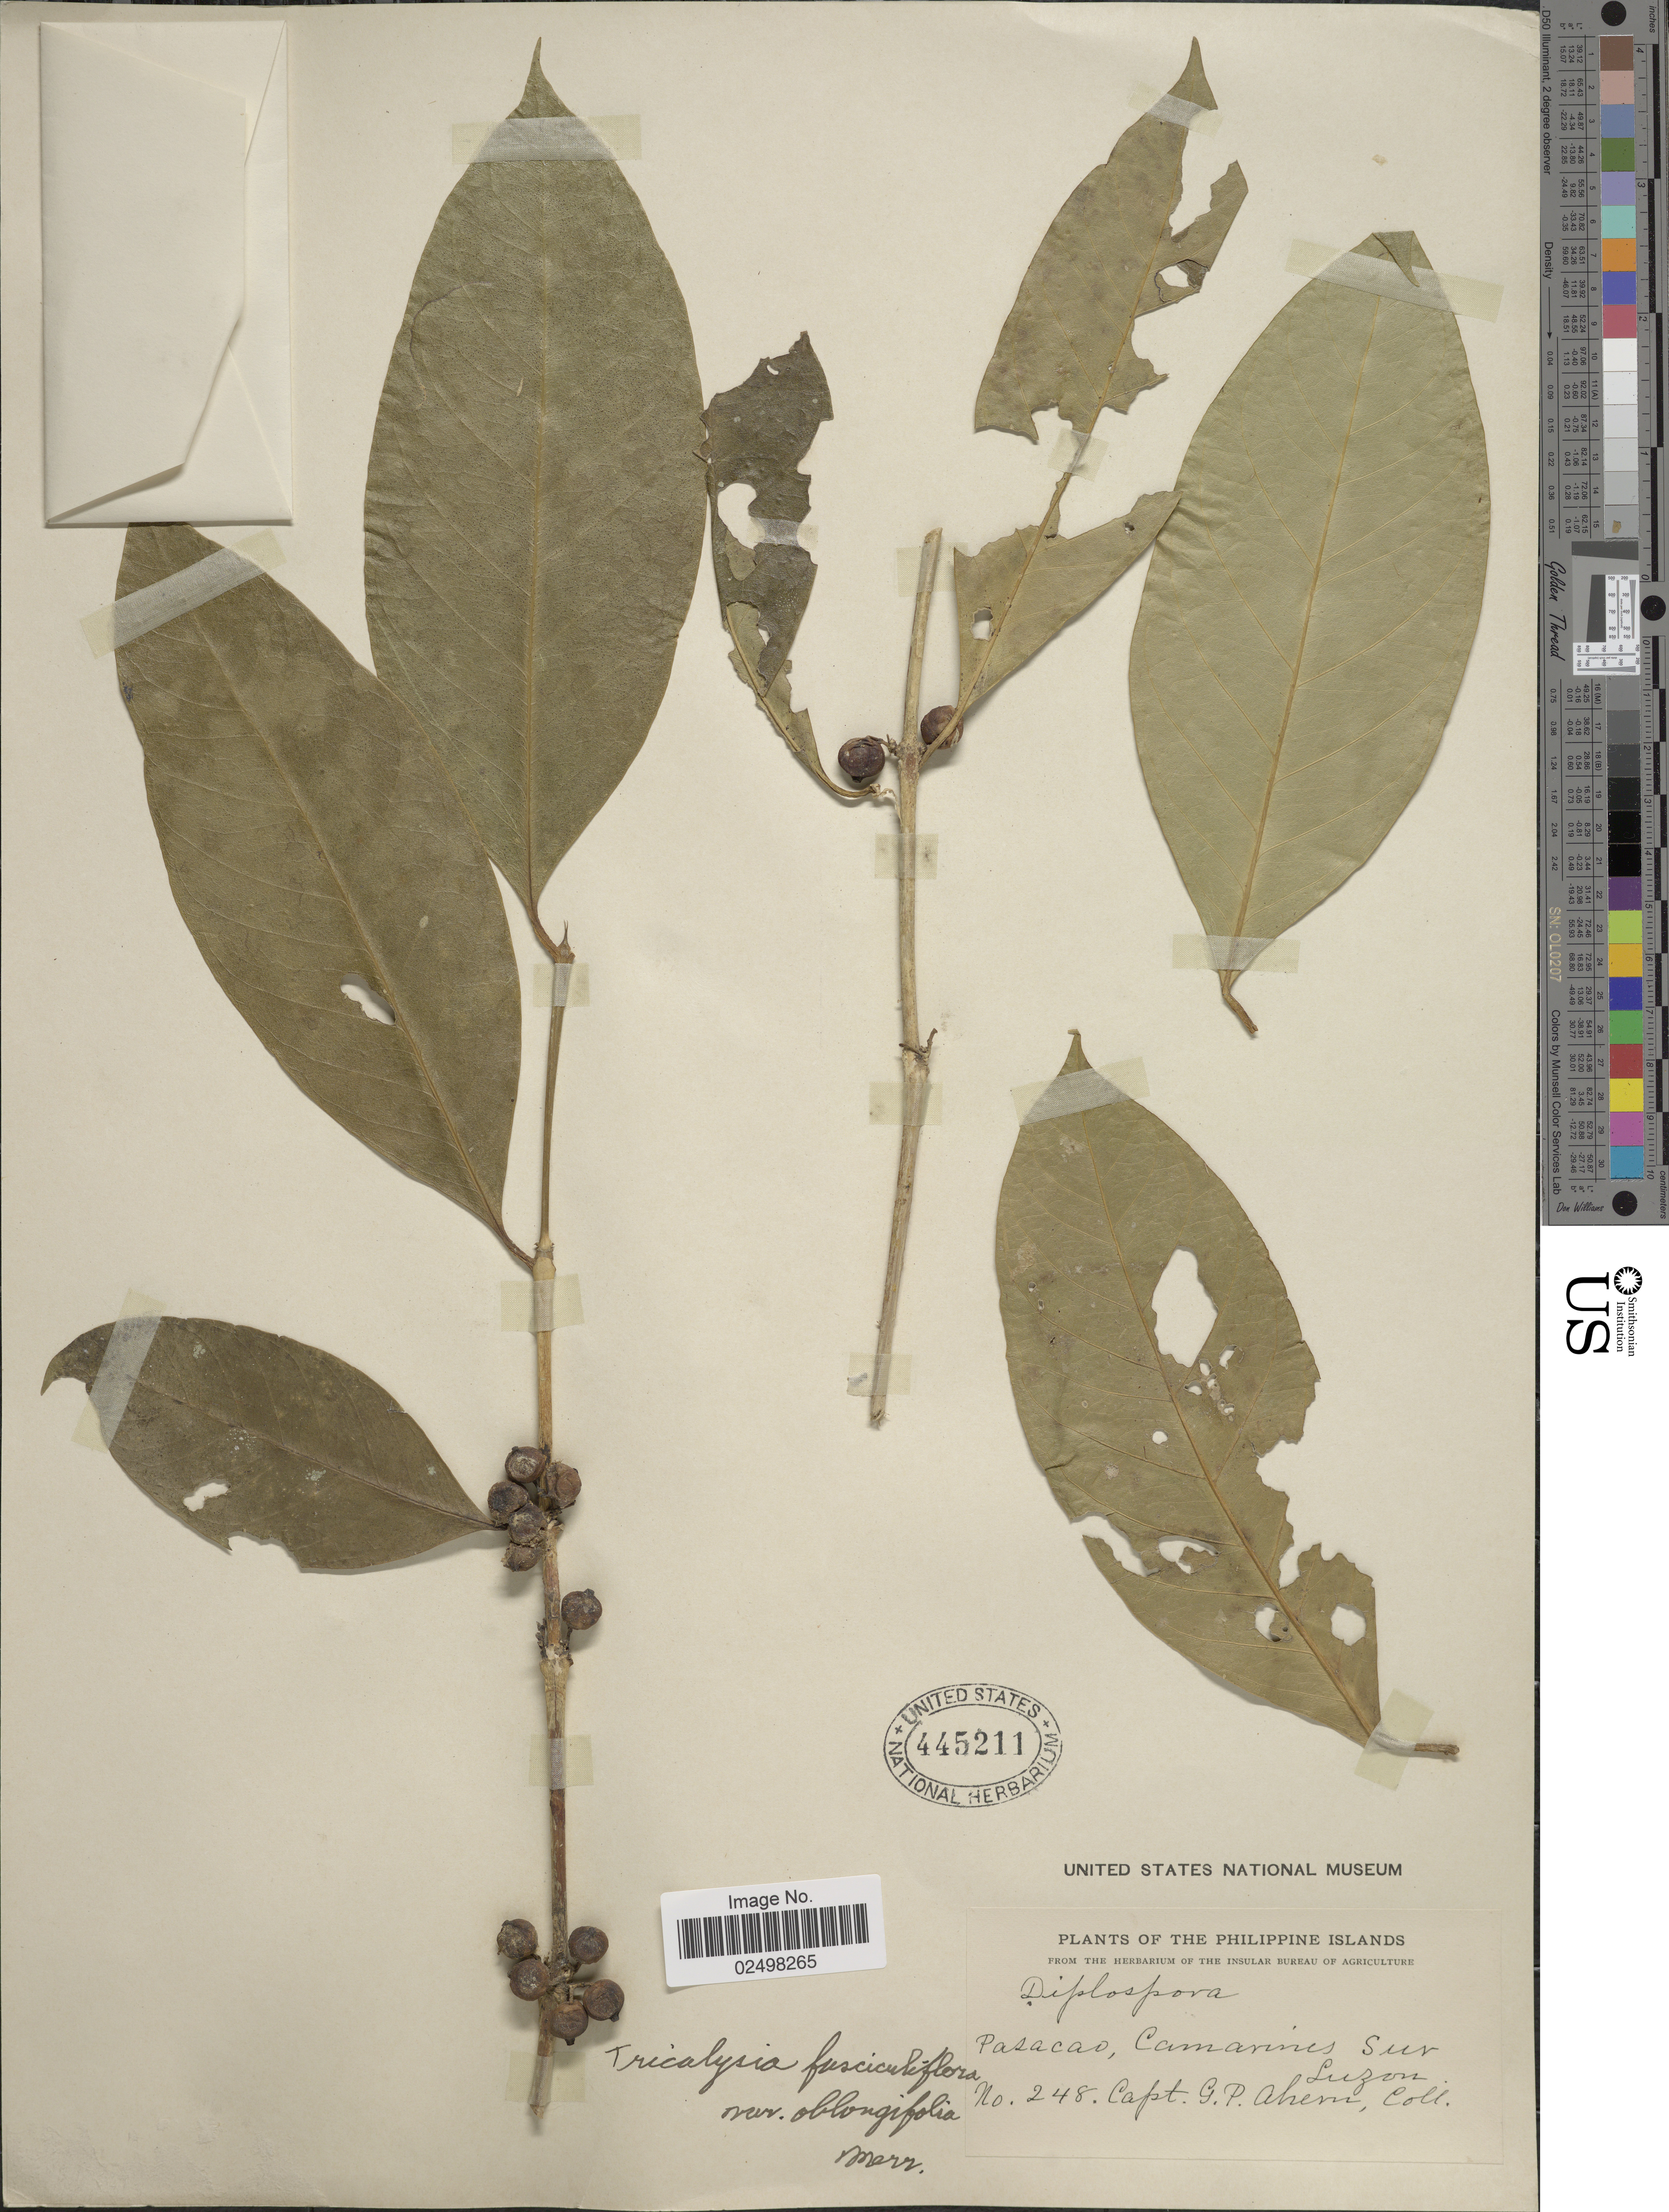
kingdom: Plantae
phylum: Tracheophyta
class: Magnoliopsida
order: Gentianales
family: Rubiaceae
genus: Tricalysia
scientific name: Tricalysia fasciculiflora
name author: (Elmer) Merr.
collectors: G. Ahern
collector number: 248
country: Philippines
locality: Pasacao, Camarines Sur Luzon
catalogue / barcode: US 445211